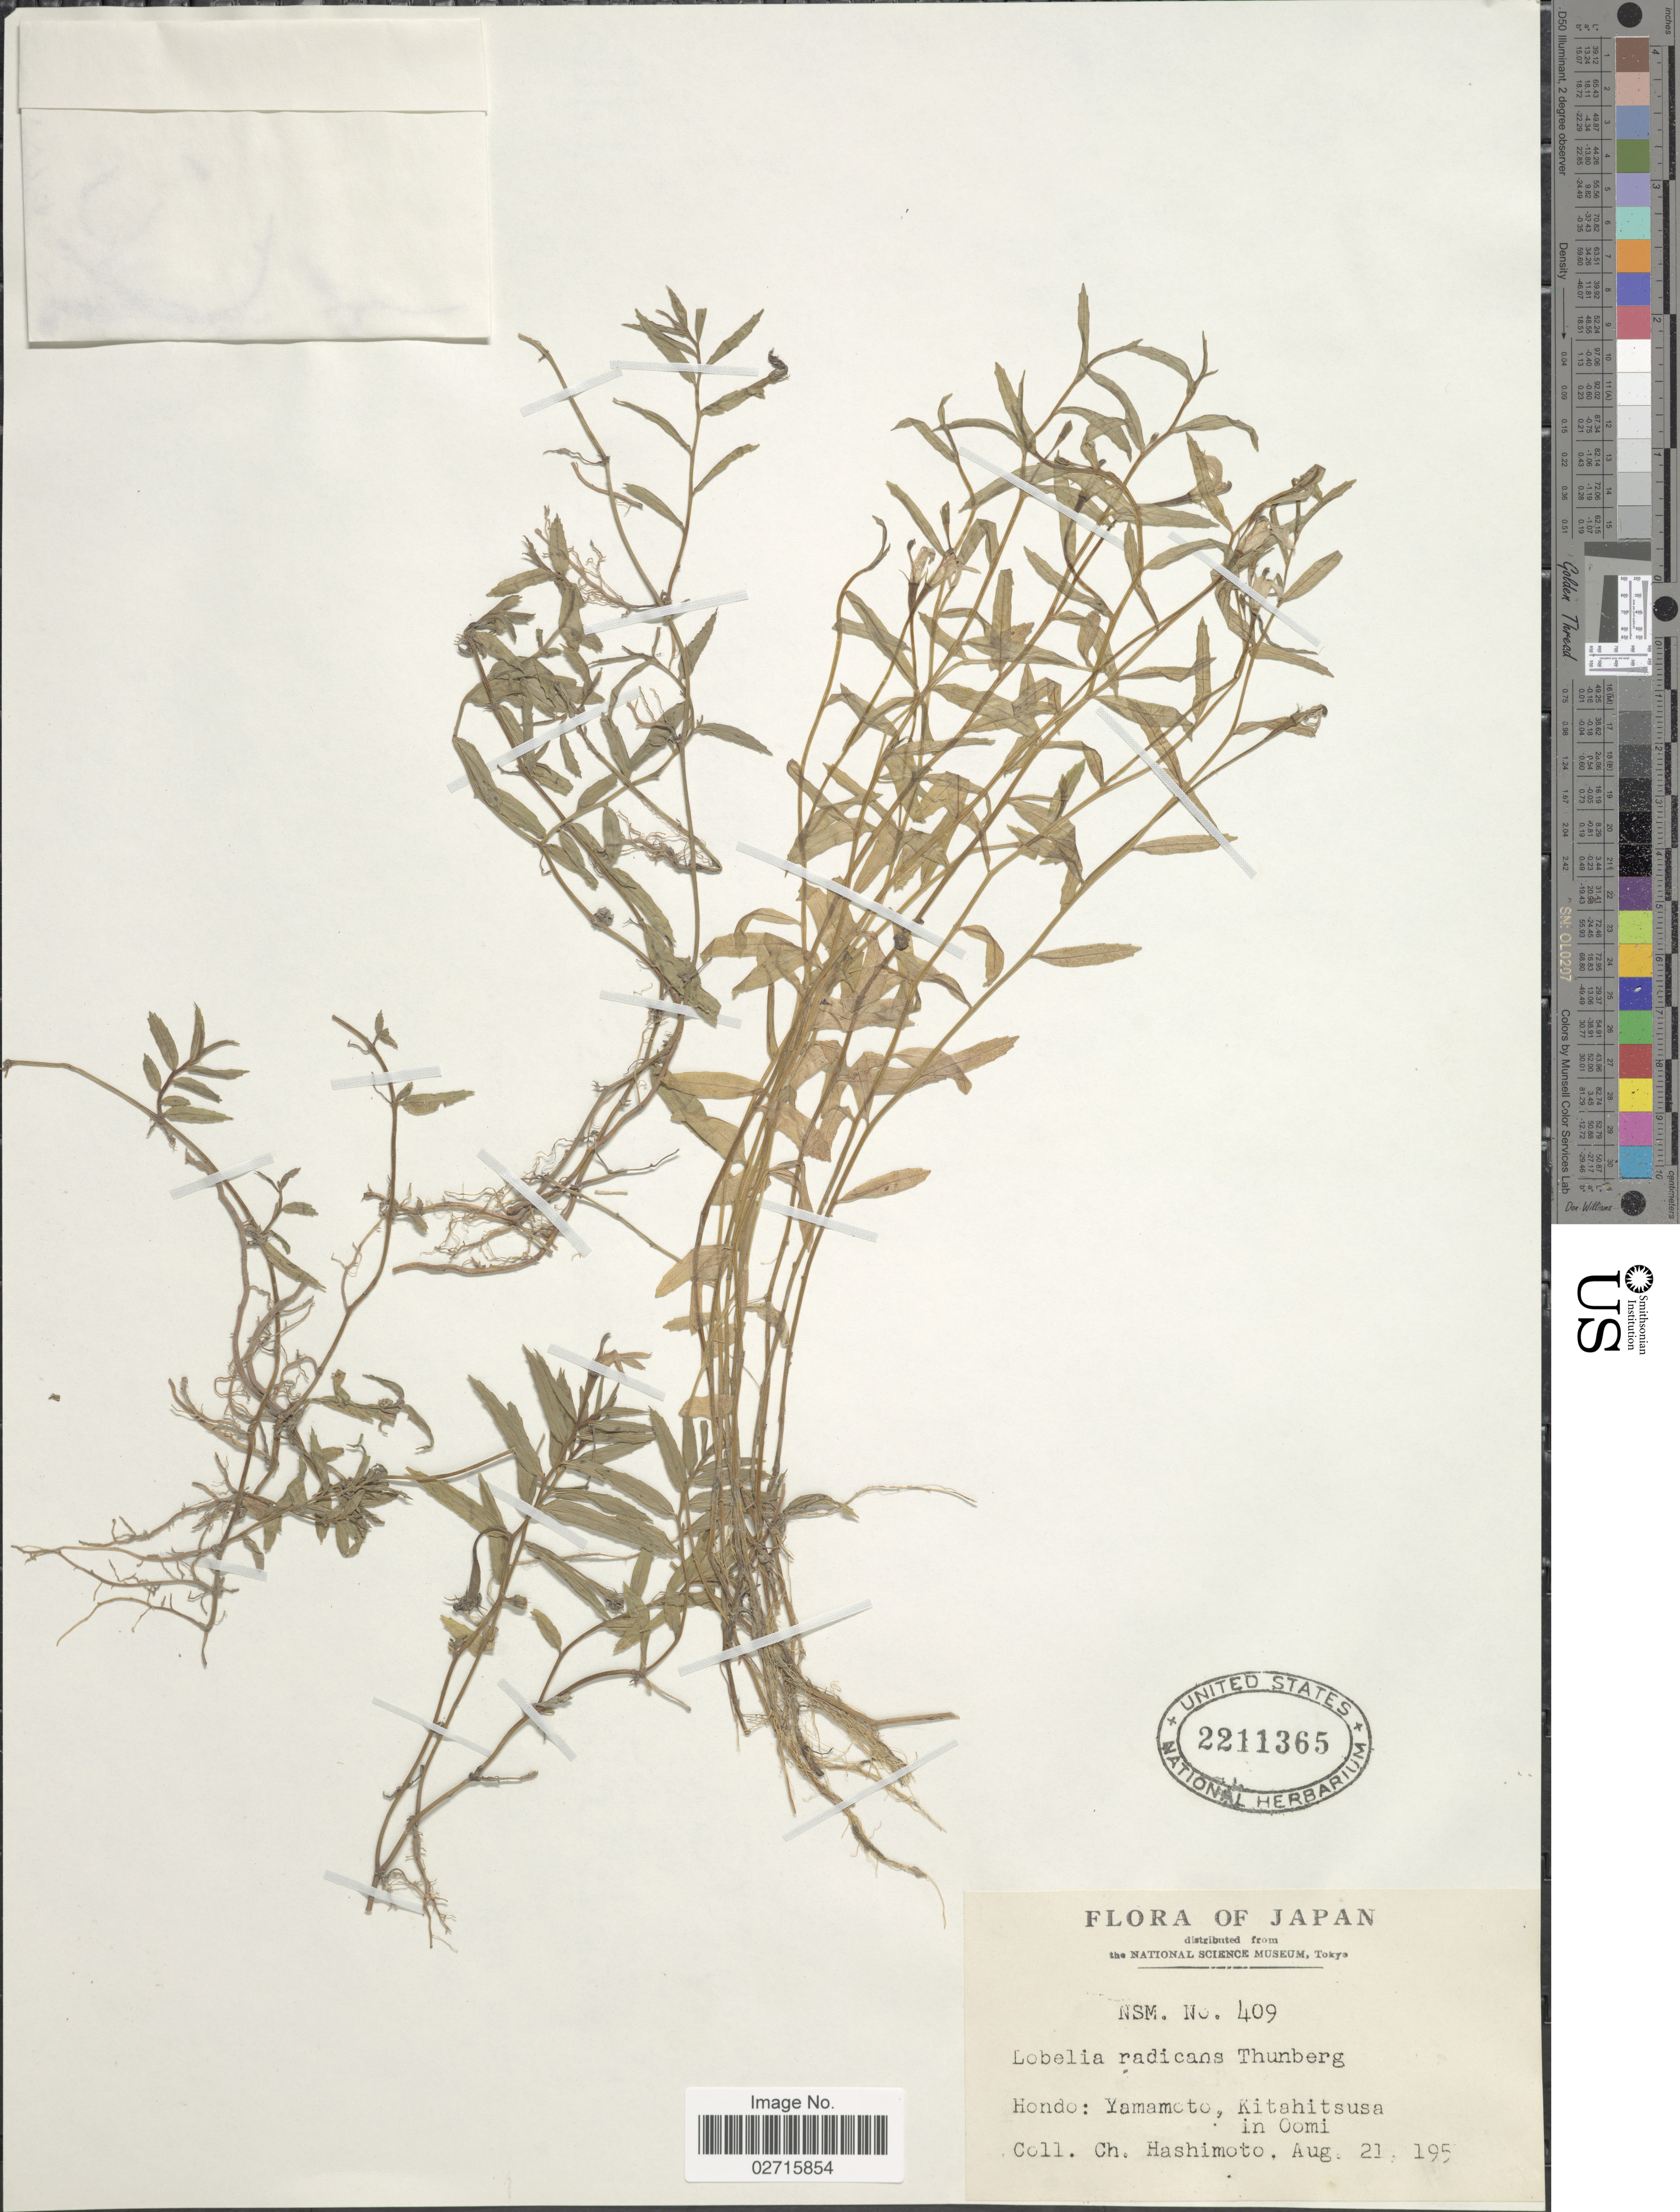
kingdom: Plantae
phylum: Tracheophyta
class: Magnoliopsida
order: Asterales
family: Campanulaceae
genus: Lobelia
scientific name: Lobelia chinensis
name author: Lour.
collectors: C. Hashimoto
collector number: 409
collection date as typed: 195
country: Japan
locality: Hondo: Yamamoto, Kitahitsusa in Oomi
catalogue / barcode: US 2211365